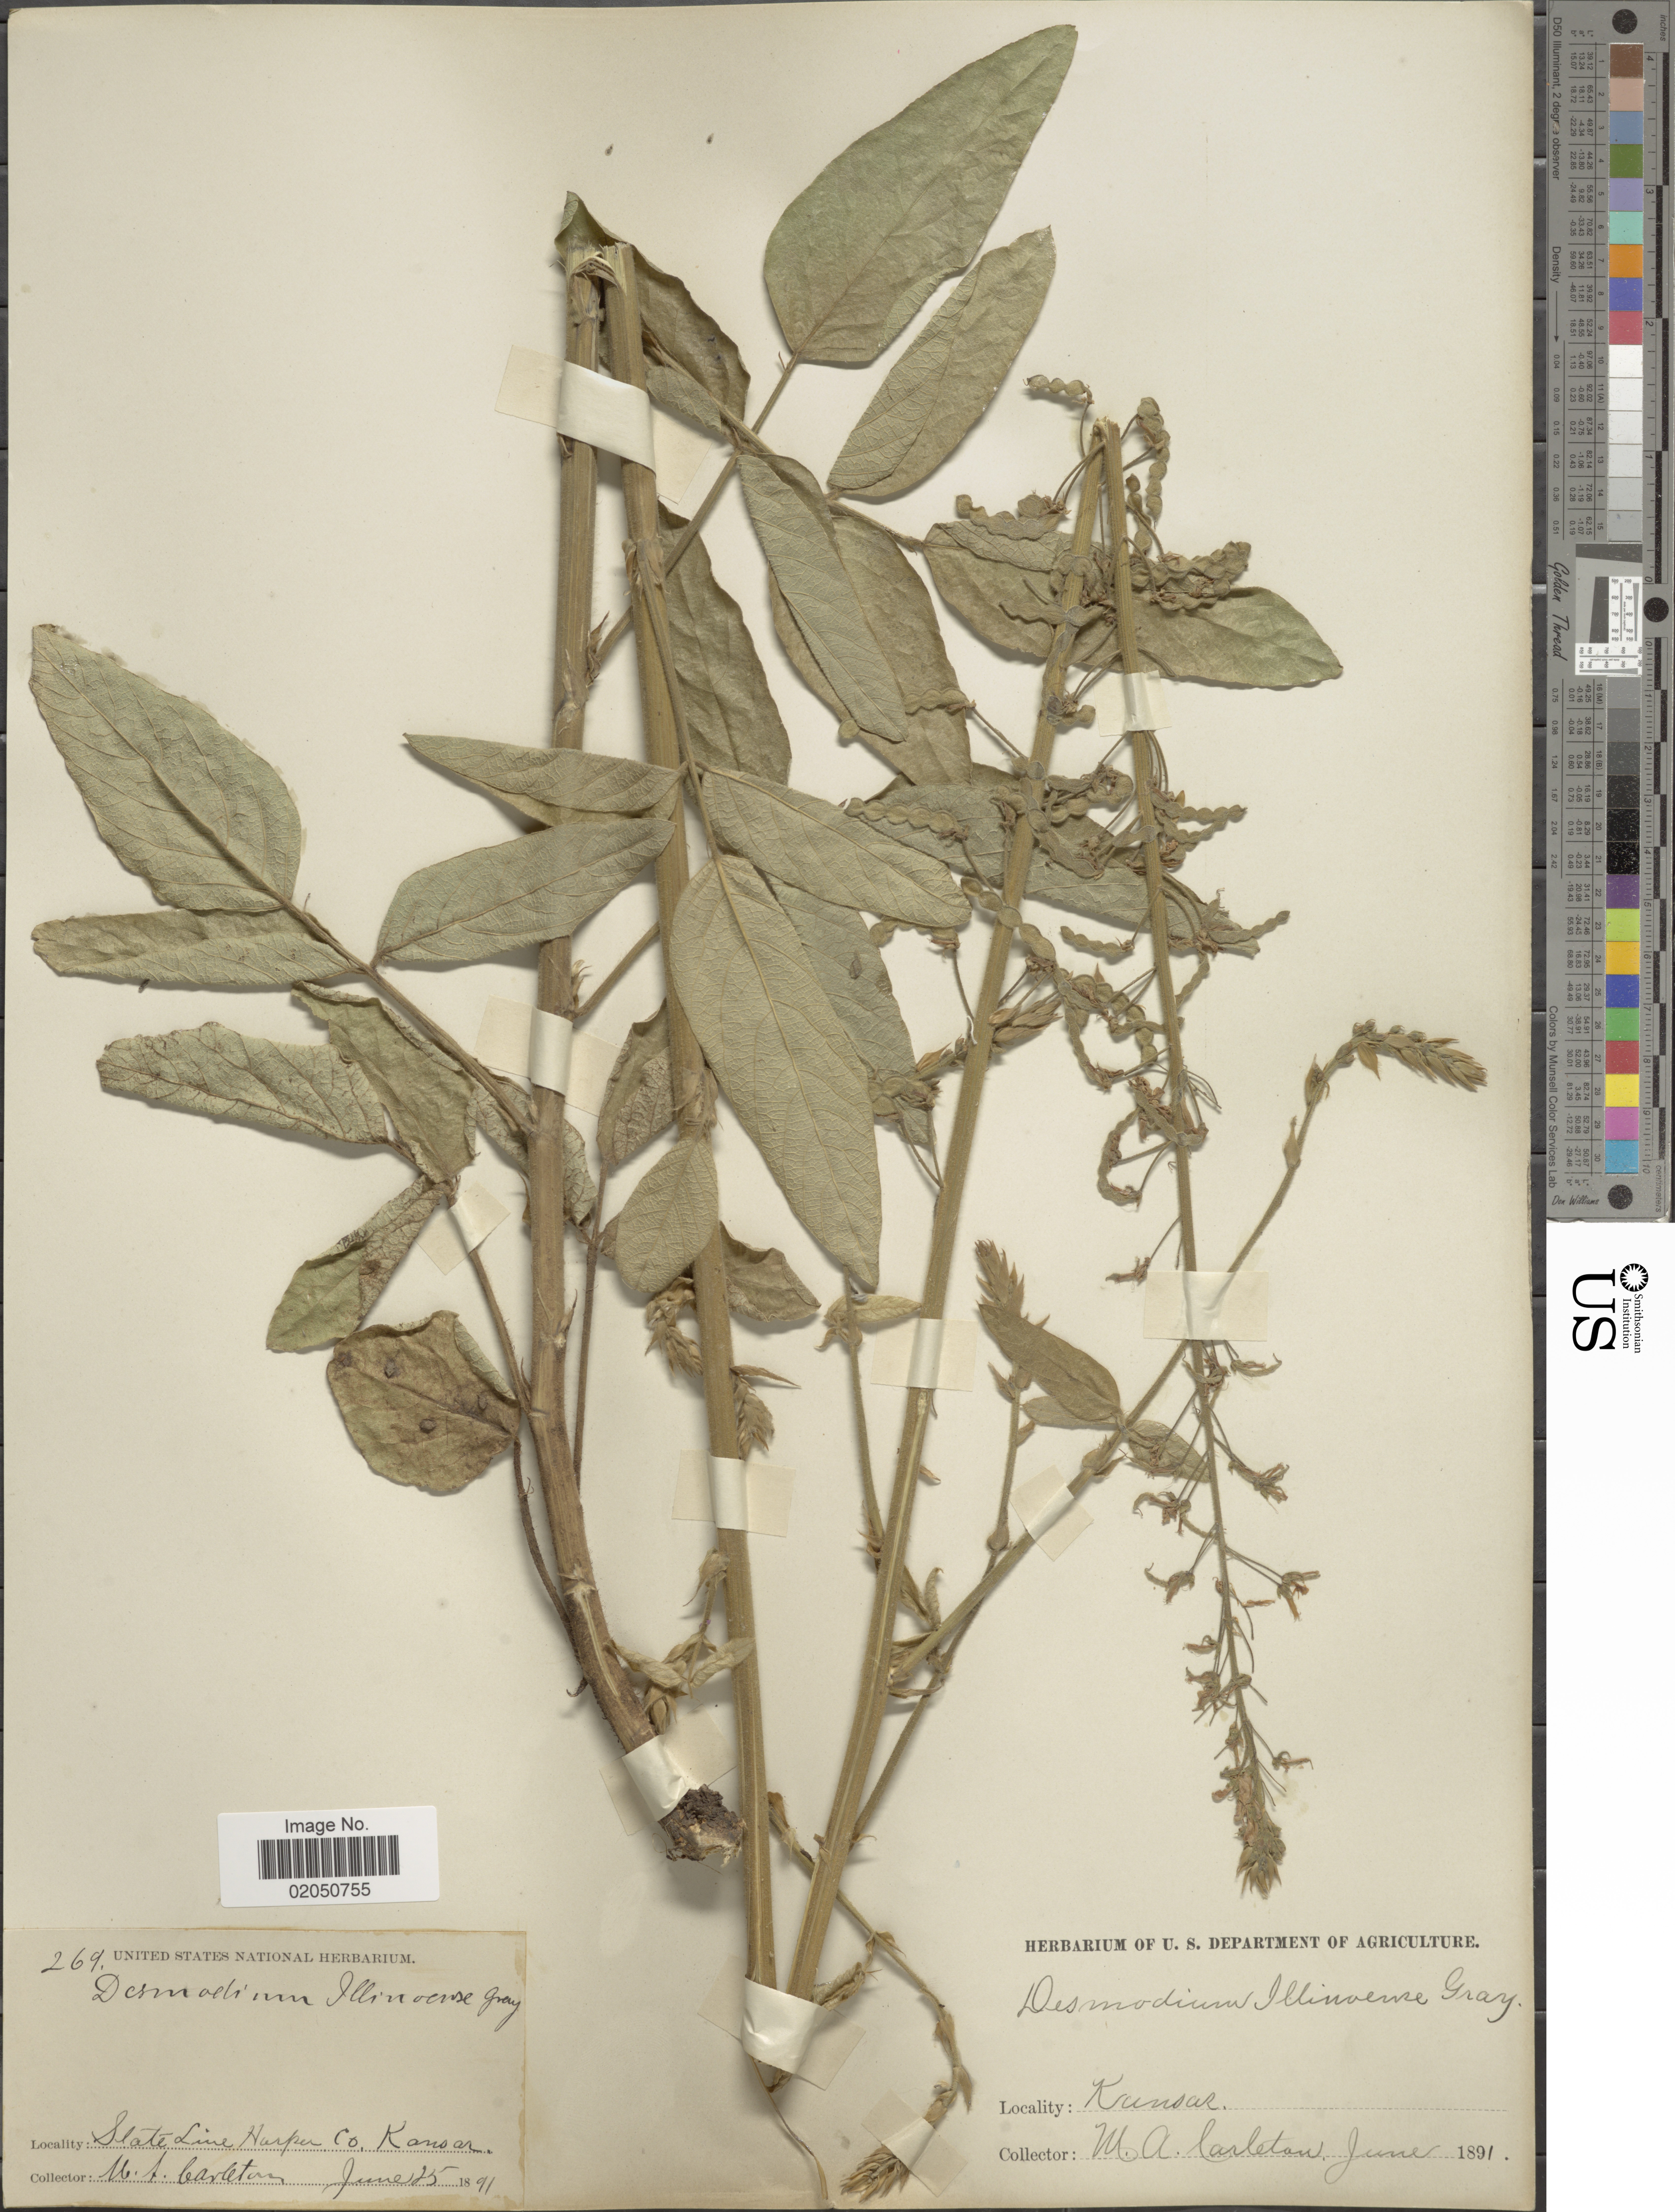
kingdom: Plantae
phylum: Tracheophyta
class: Magnoliopsida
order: Fabales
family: Fabaceae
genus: Desmodium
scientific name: Desmodium illinoense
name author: A. Gray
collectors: M. A. Carleton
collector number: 269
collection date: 1891-06-25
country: United States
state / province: Kansas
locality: State Line, Harper Co.,